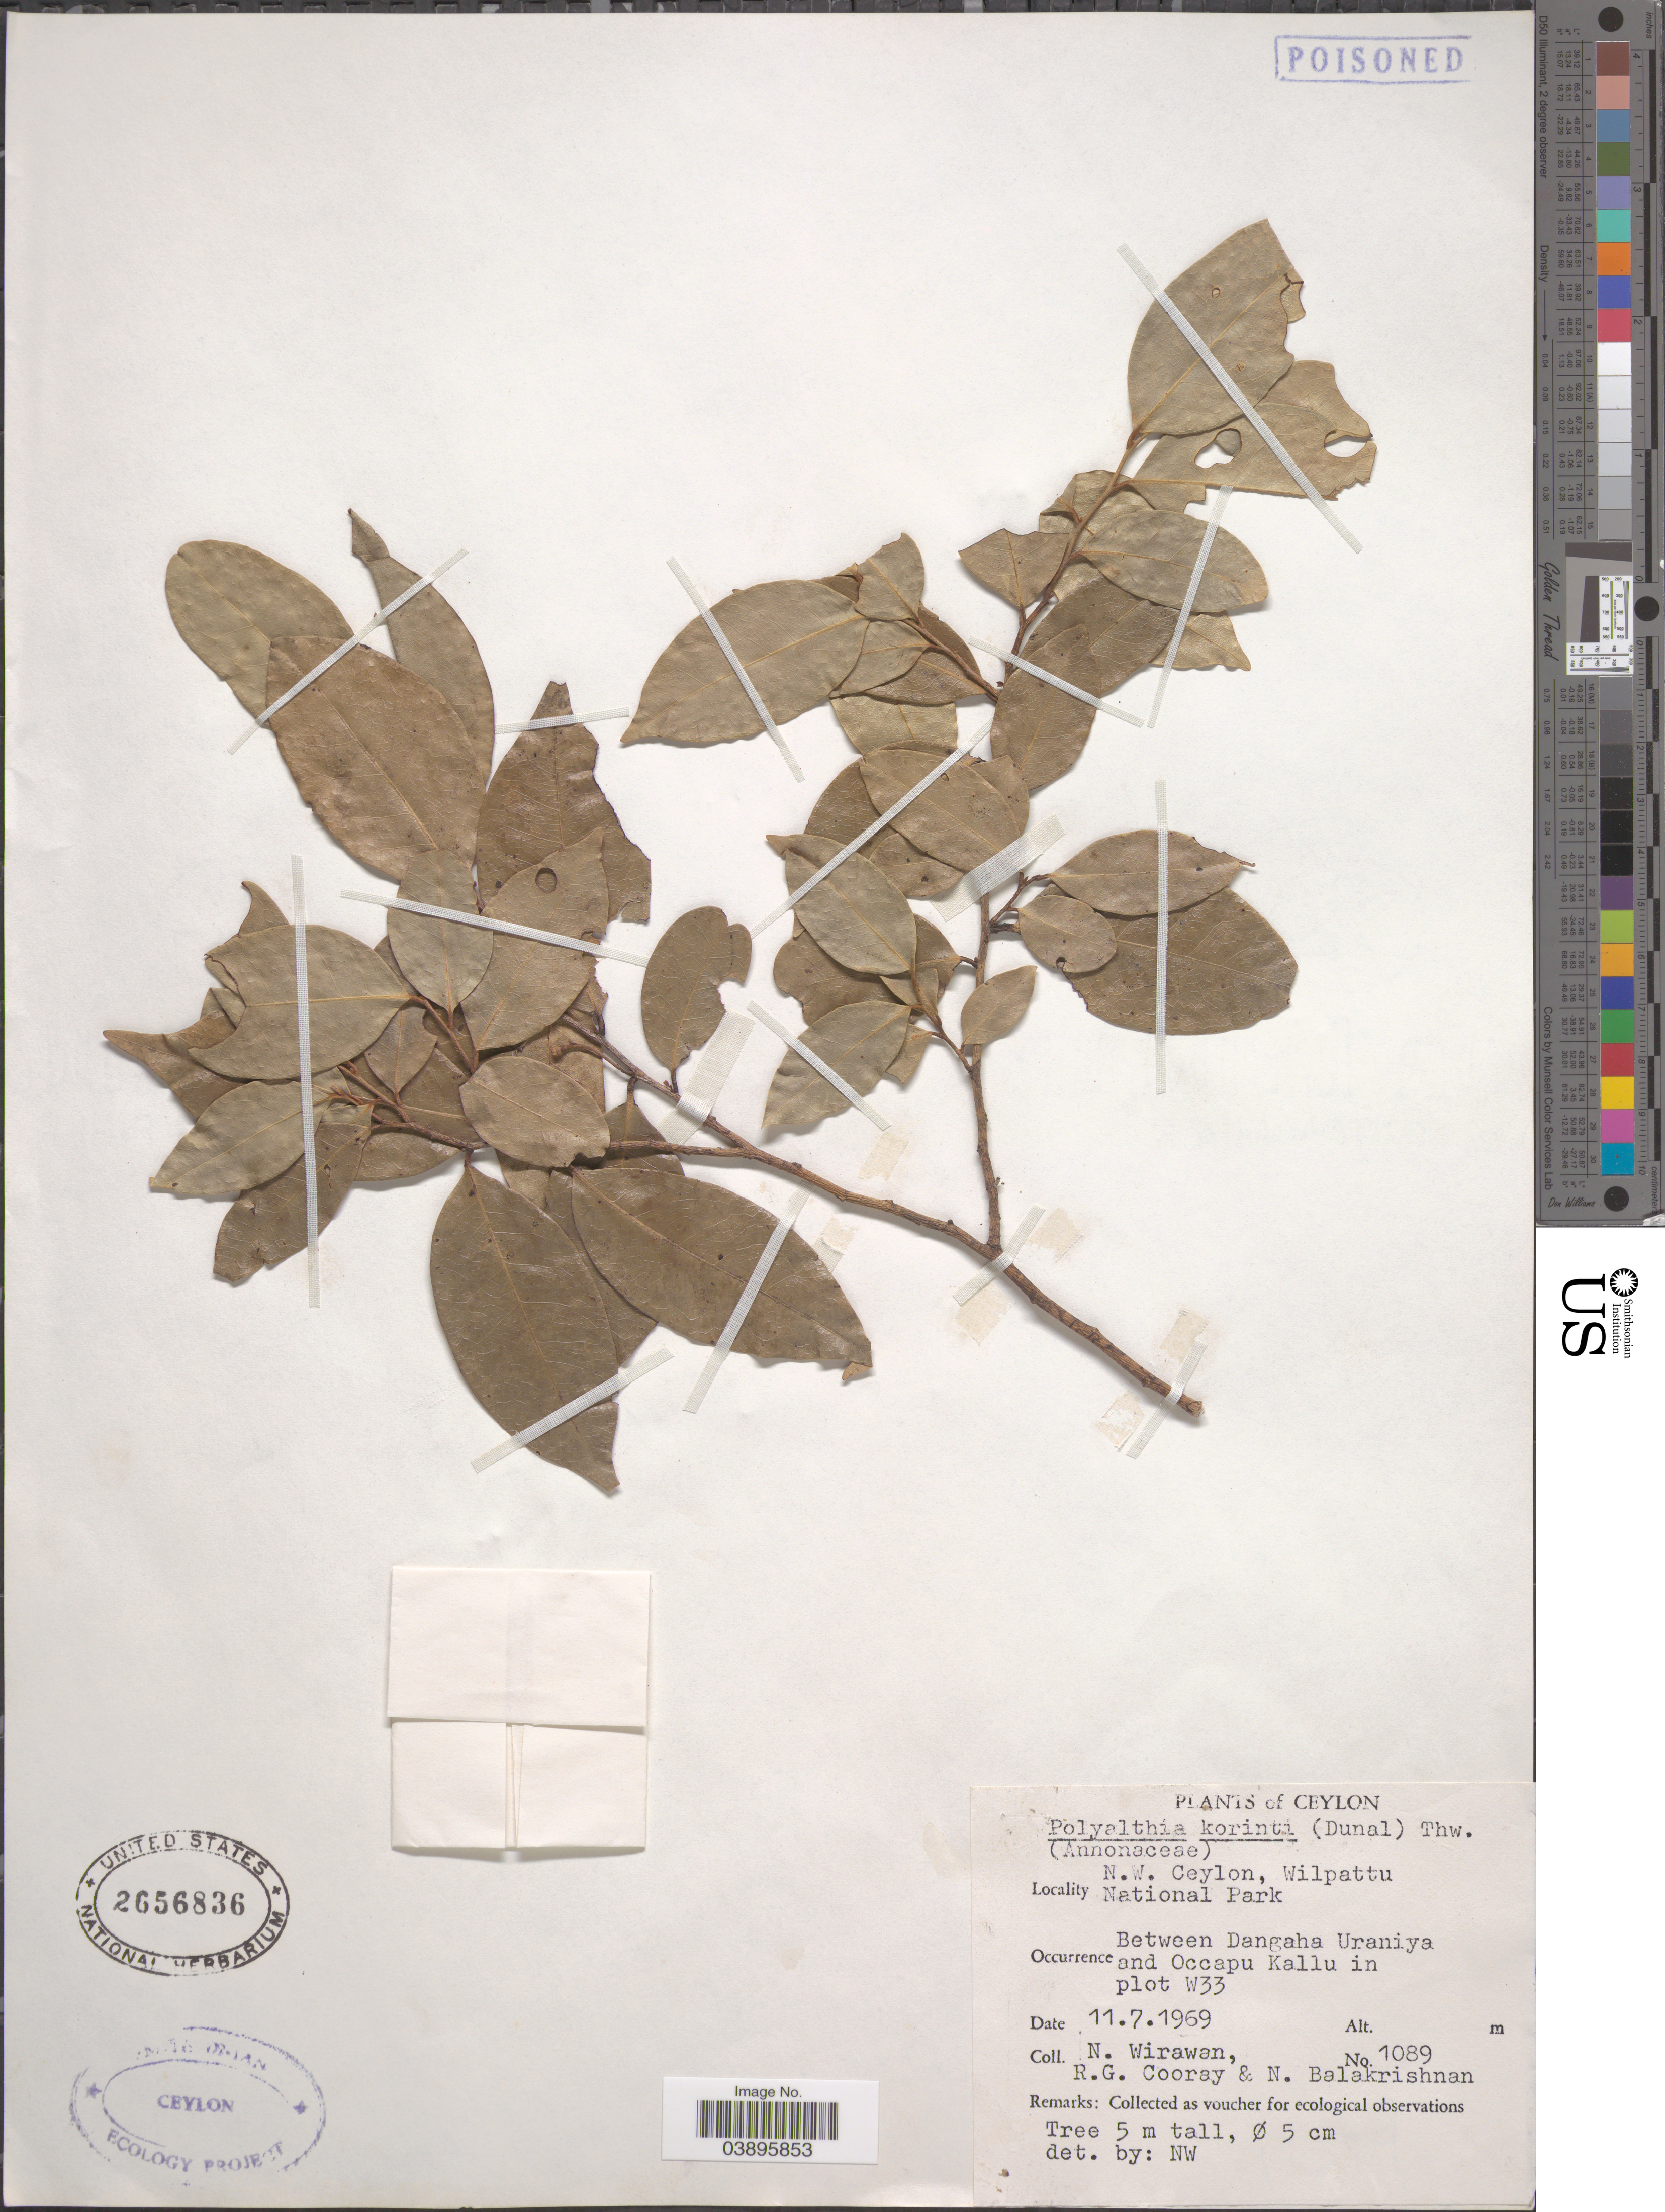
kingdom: Plantae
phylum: Tracheophyta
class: Magnoliopsida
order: Magnoliales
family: Annonaceae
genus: Polyalthia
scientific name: Polyalthia korinti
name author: (Dunal) Thwaites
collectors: N. Wirawan, R. Cooray & N. Balakrishnan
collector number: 1089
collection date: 1969-07-11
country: Sri Lanka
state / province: North Western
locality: N.W. Ceylon, Wilpattu National Park. Between Dangaha Uraniya and Occapu Kallu in plot W33.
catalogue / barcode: US 2656836